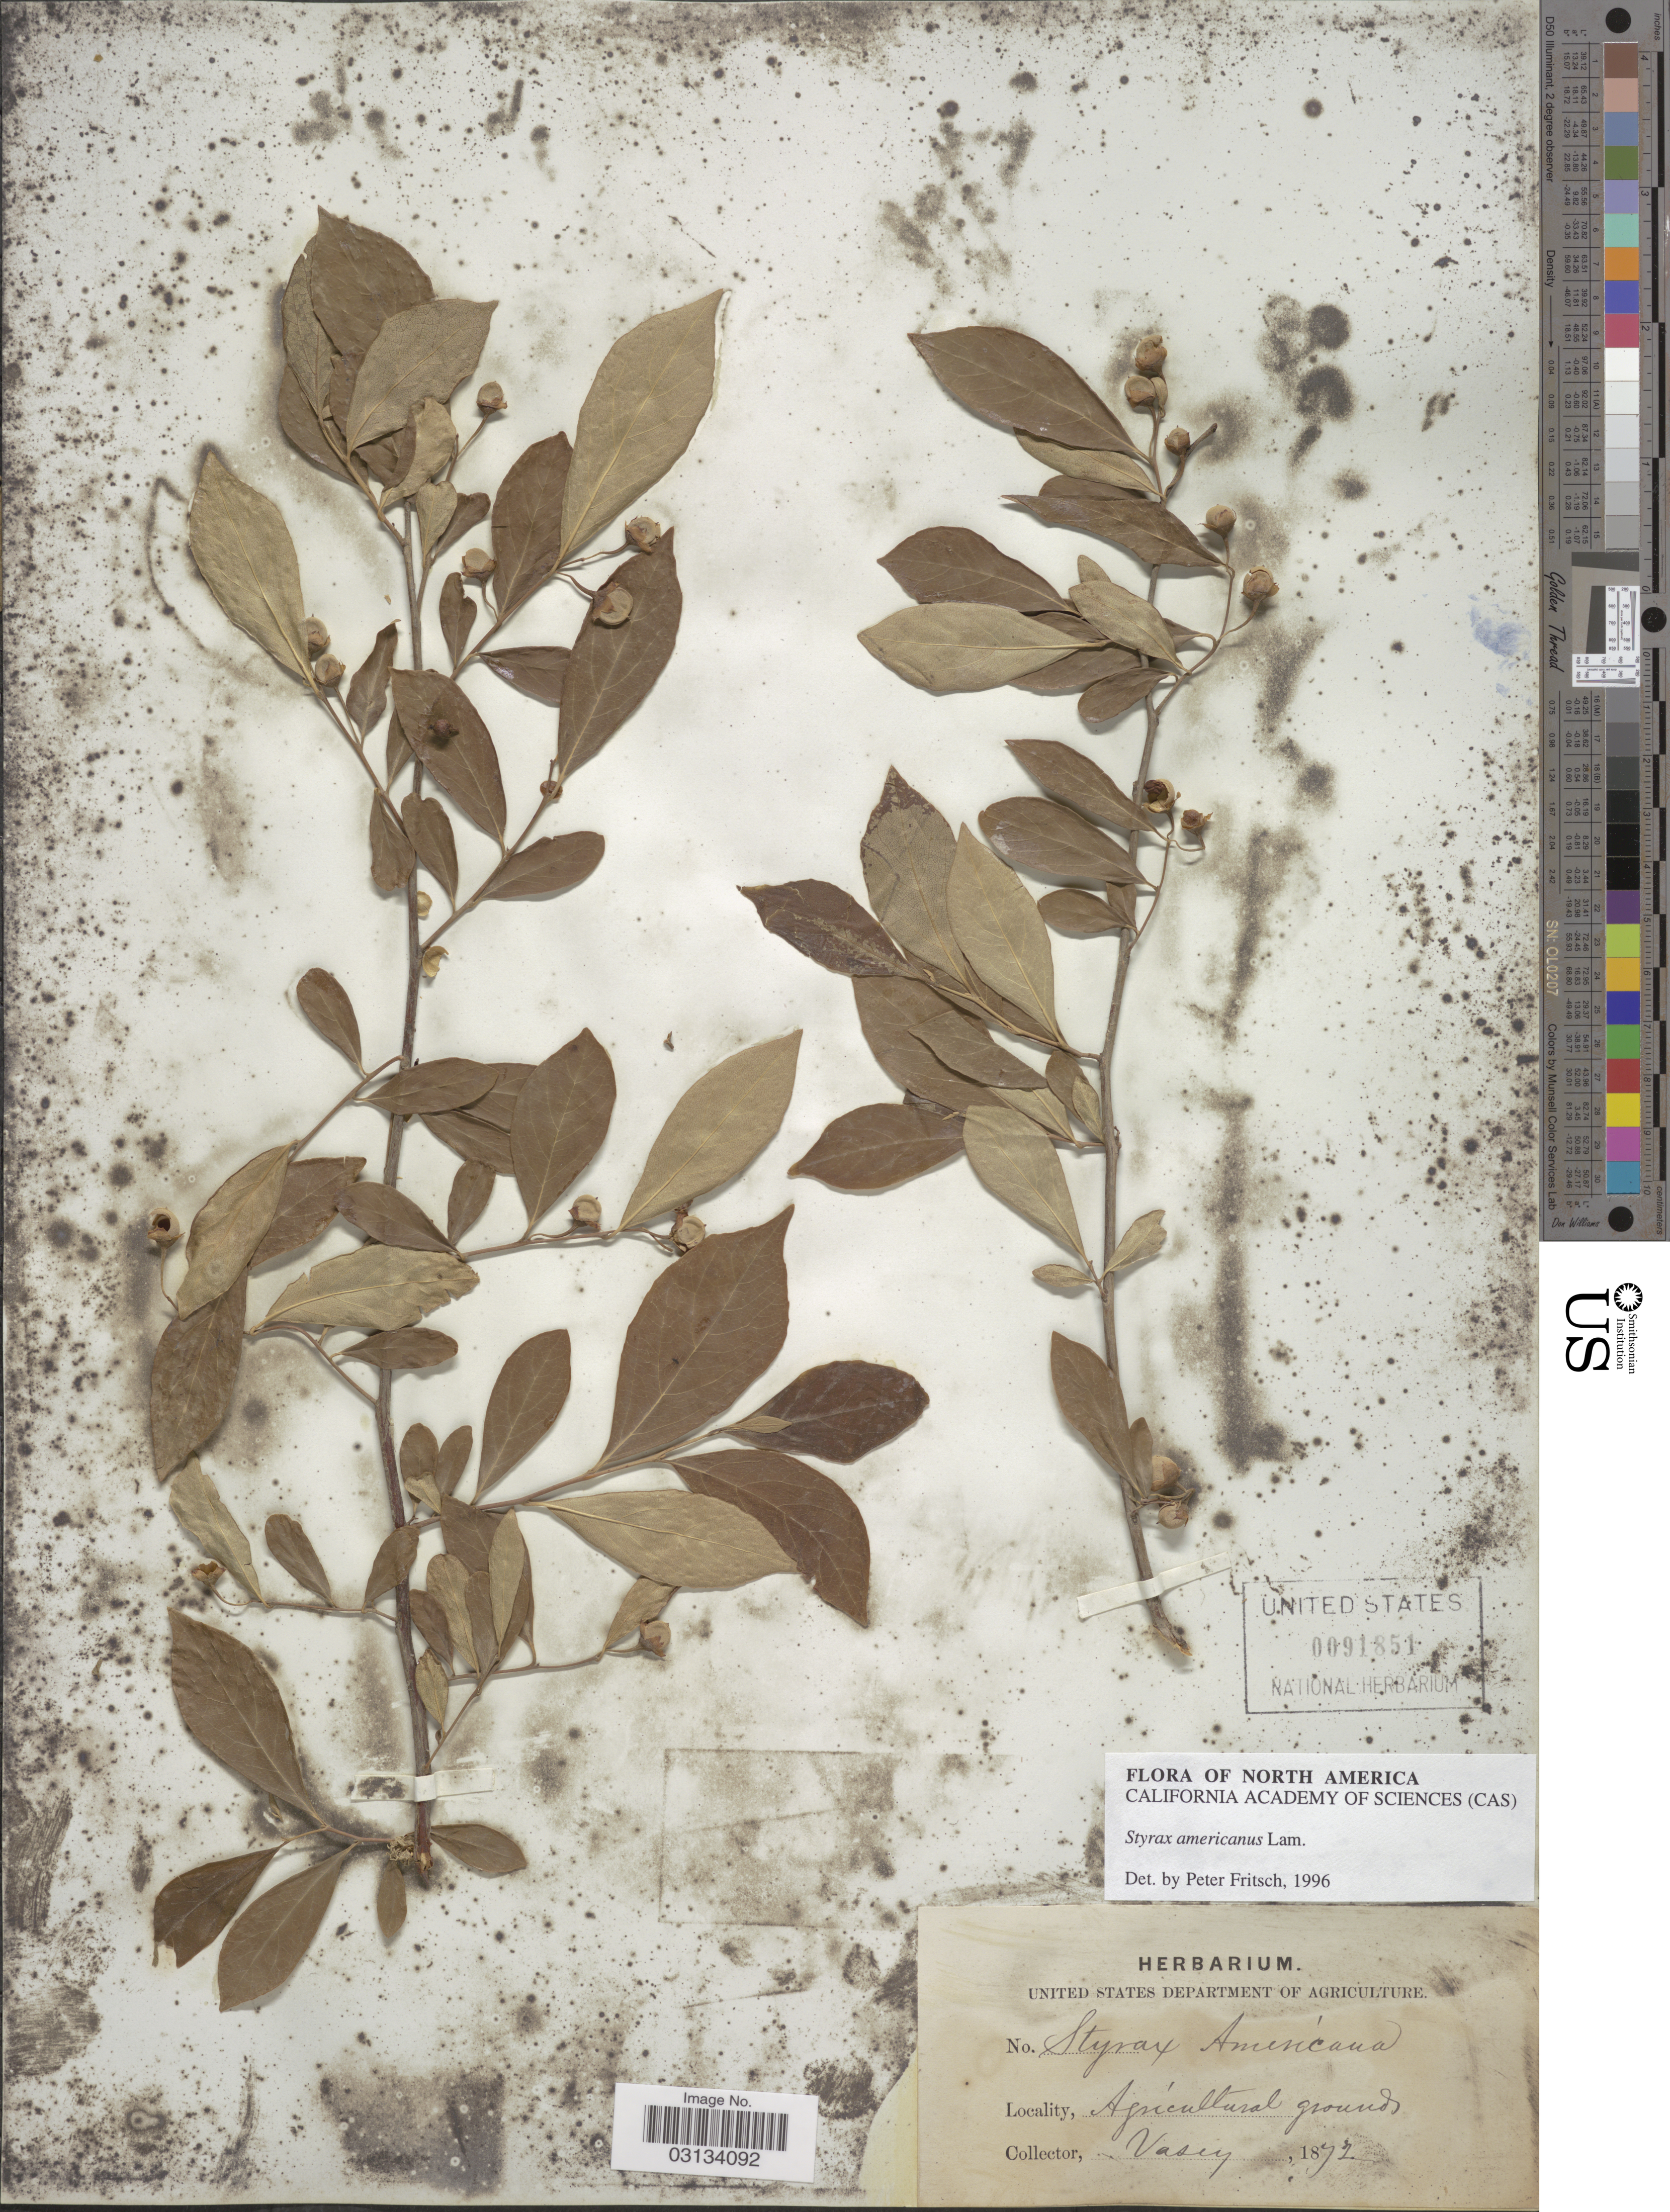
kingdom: Plantae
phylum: Tracheophyta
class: Magnoliopsida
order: Ericales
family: Styracaceae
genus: Styrax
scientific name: Styrax americanus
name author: Lam.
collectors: Vasey, --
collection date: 1872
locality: Agricultural grounds.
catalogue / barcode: US 91851